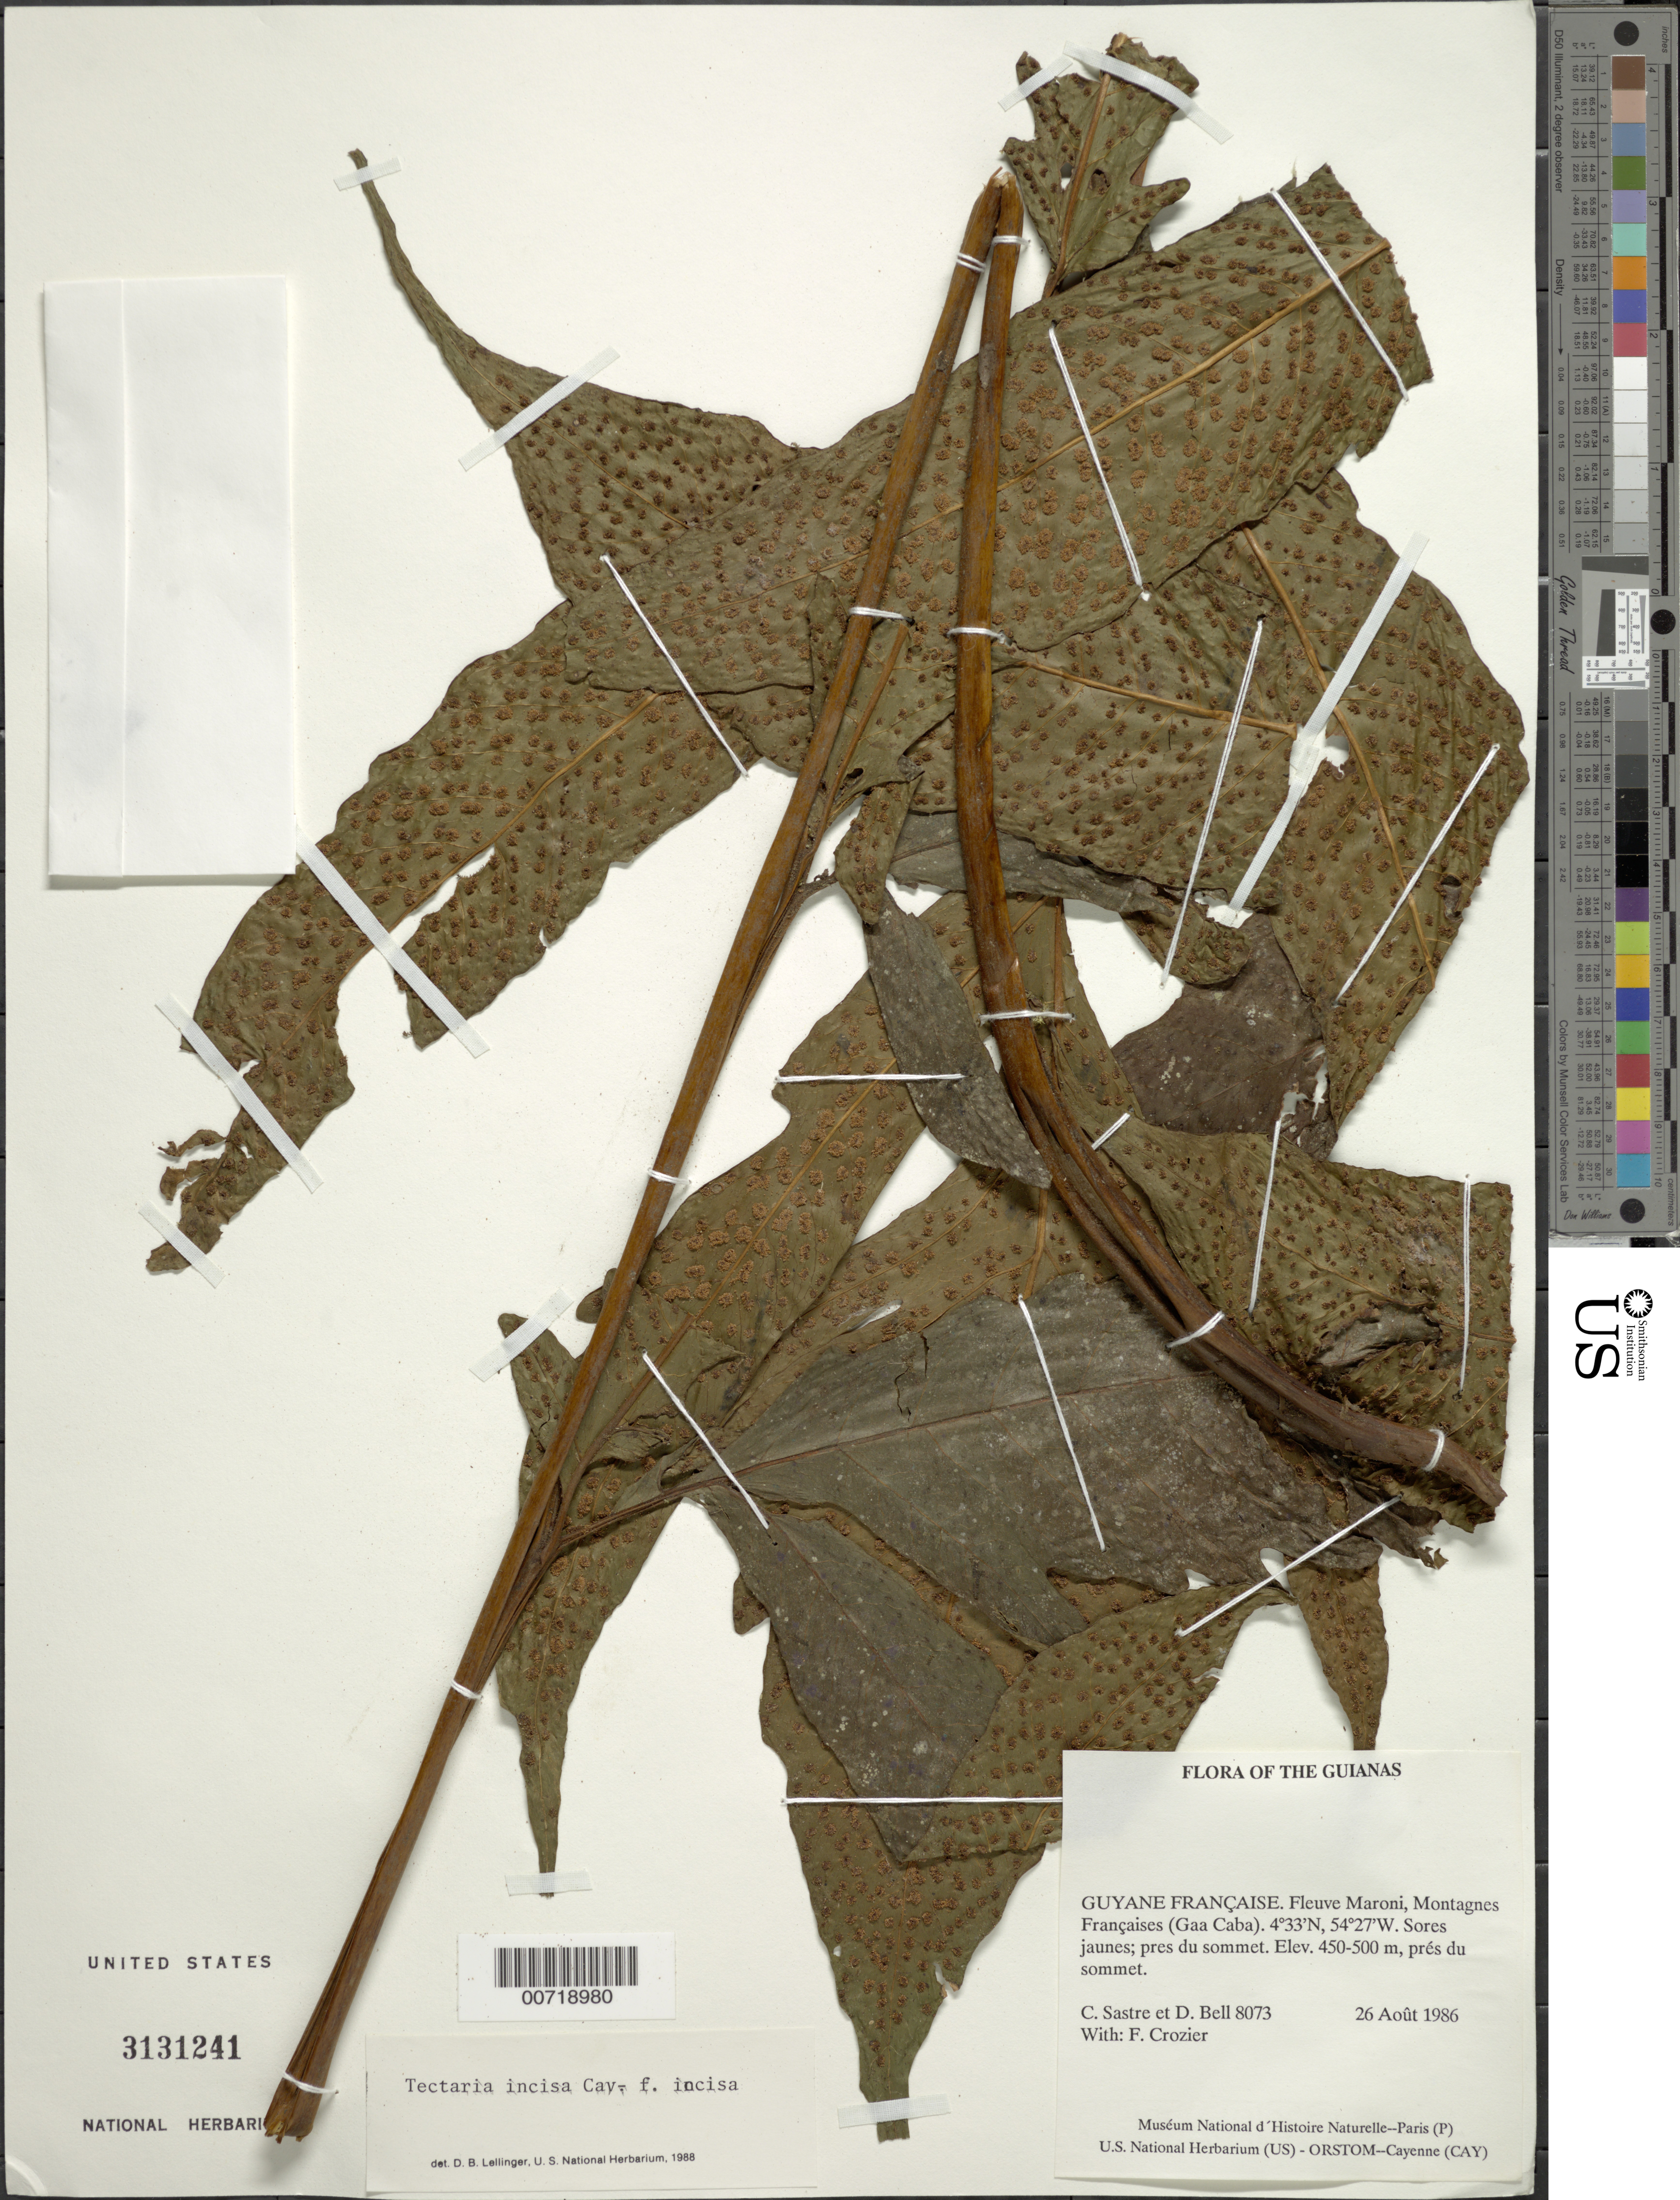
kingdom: Plantae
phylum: Tracheophyta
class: Polypodiopsida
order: Polypodiales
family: Tectariaceae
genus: Tectaria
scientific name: Tectaria incisa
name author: Cav.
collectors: C. H. L. Sastre, D. A. Bell & F. Crozier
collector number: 8073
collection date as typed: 26 August 1986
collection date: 1986-08-26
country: French Guiana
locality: Fleuve Maroni, Montagnes Françaises (Gaa Caba)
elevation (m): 450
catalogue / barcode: US 3131241